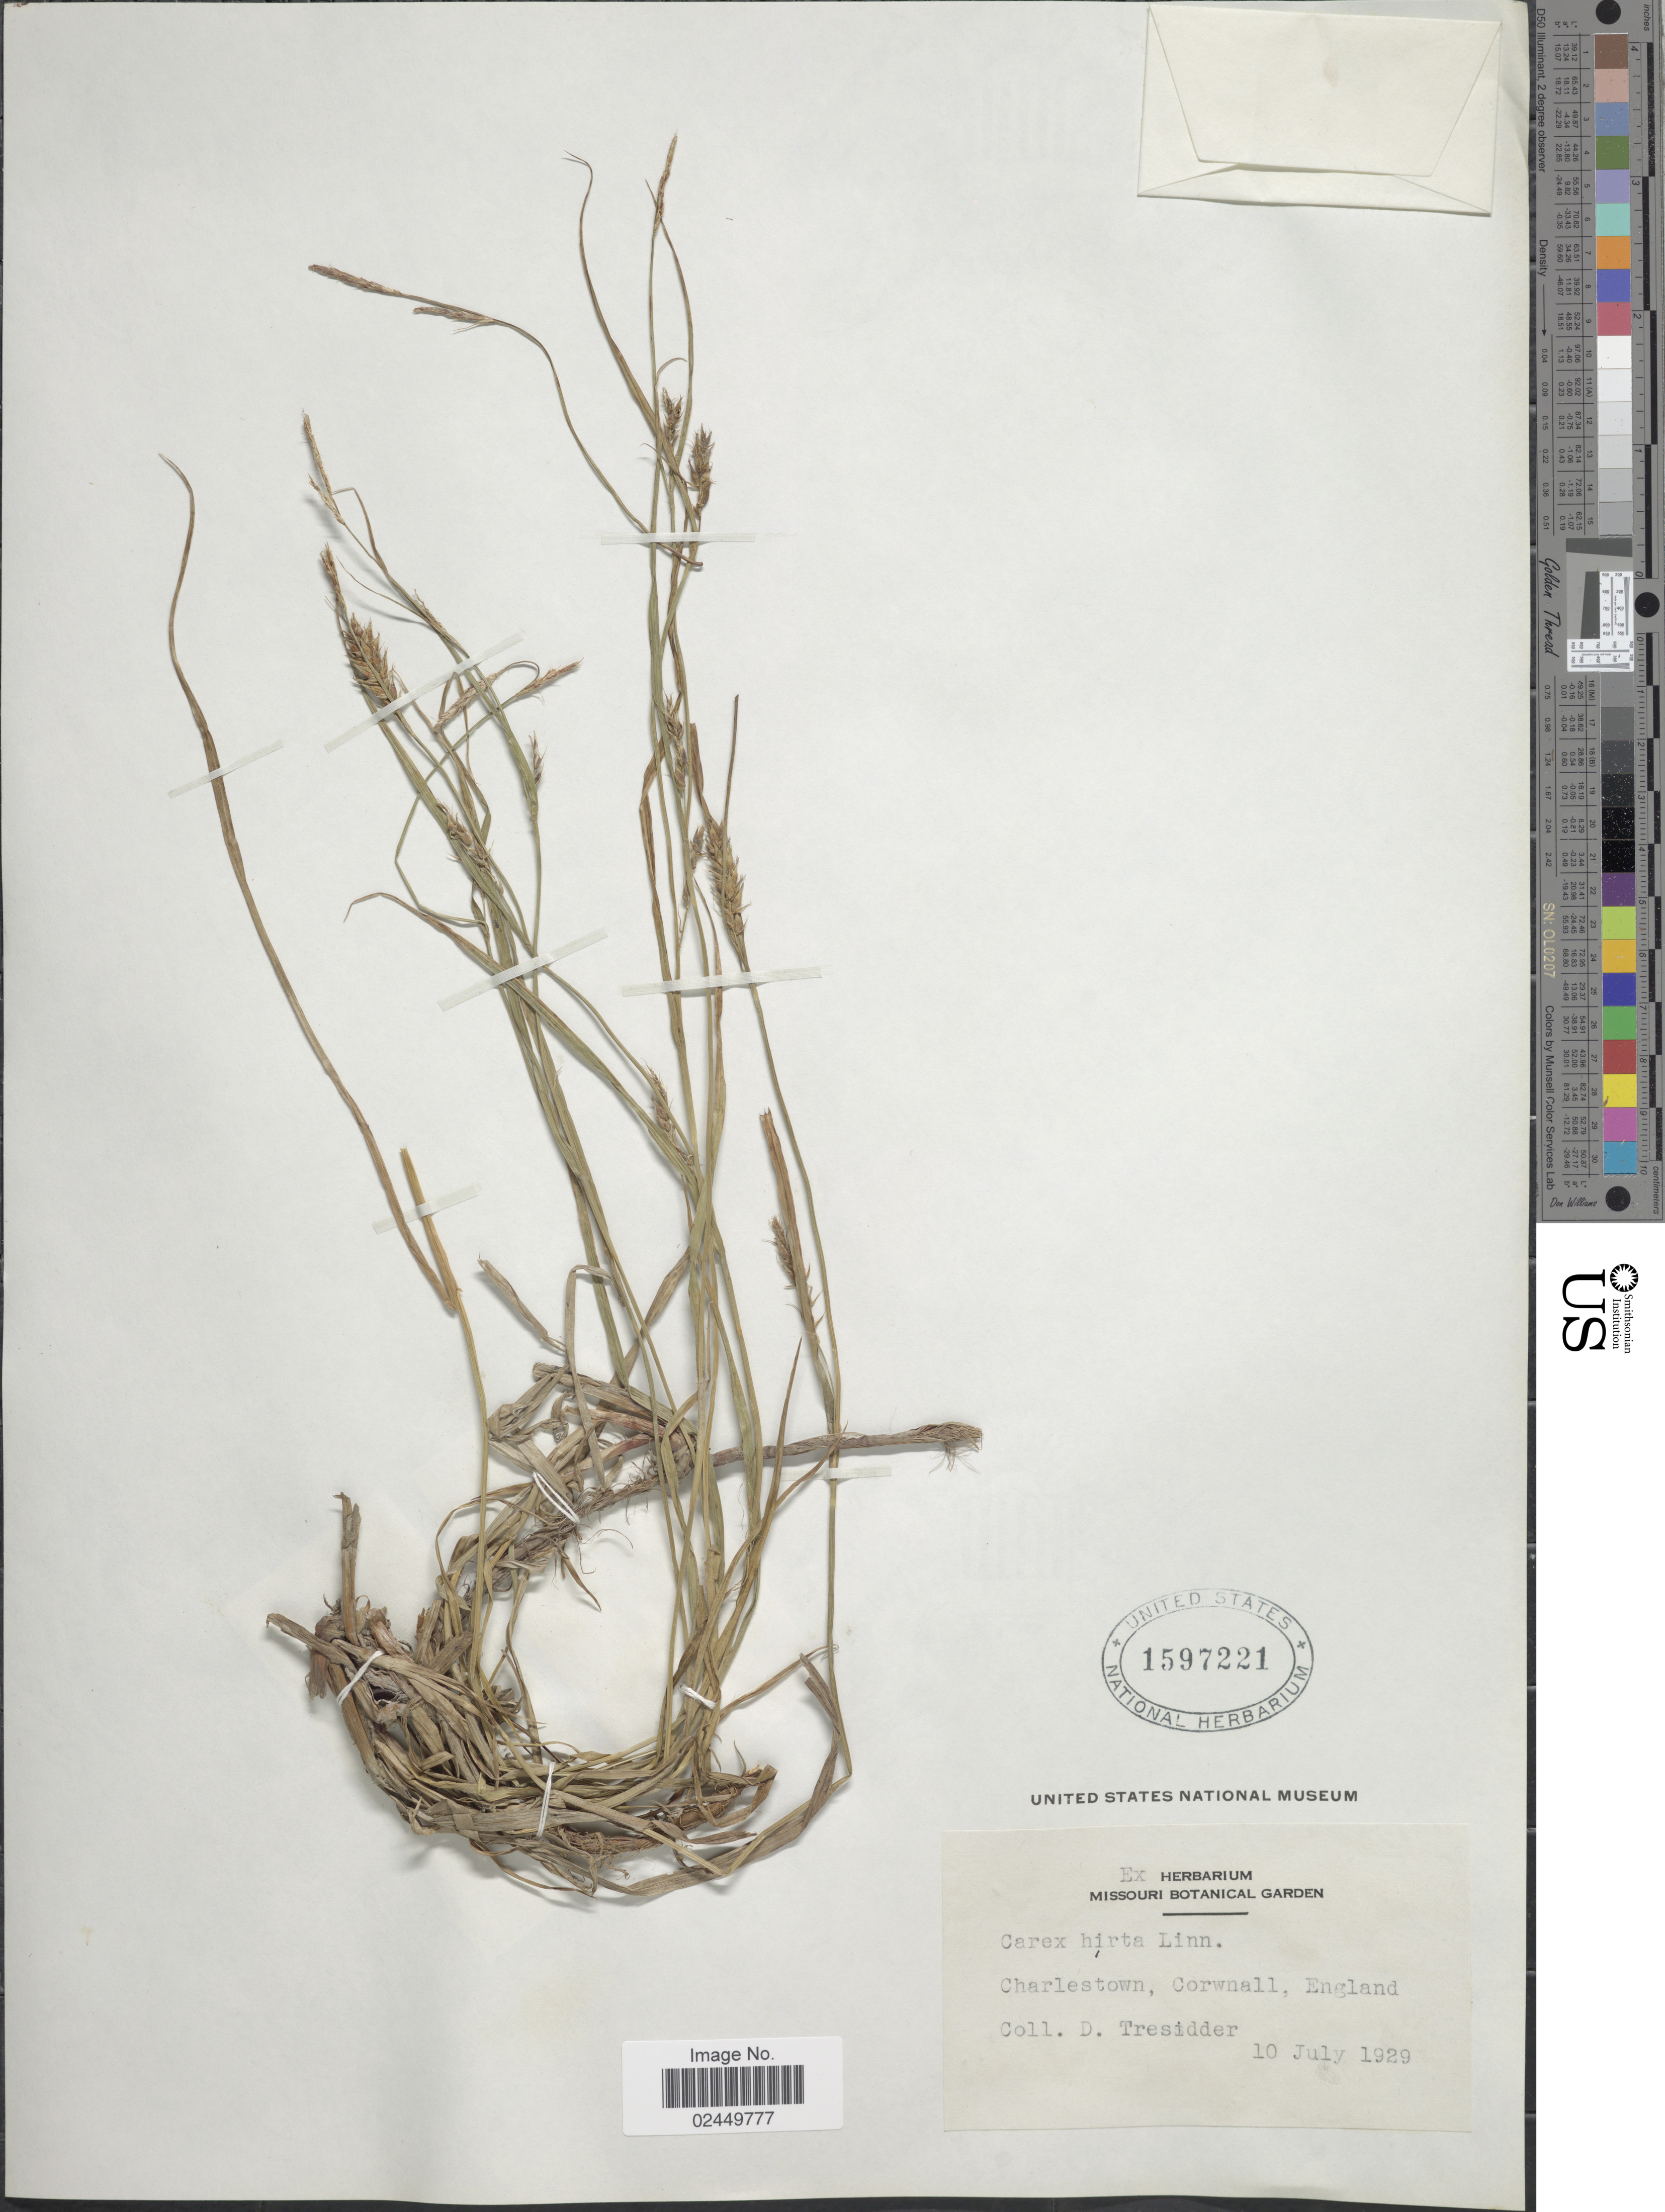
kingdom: Plantae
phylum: Tracheophyta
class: Liliopsida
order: Poales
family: Cyperaceae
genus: Carex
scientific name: Carex hirta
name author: L.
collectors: D. Tresidder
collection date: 1929-07-10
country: United Kingdom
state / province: England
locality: Charlestown, Cornwall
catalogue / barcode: US 1597221